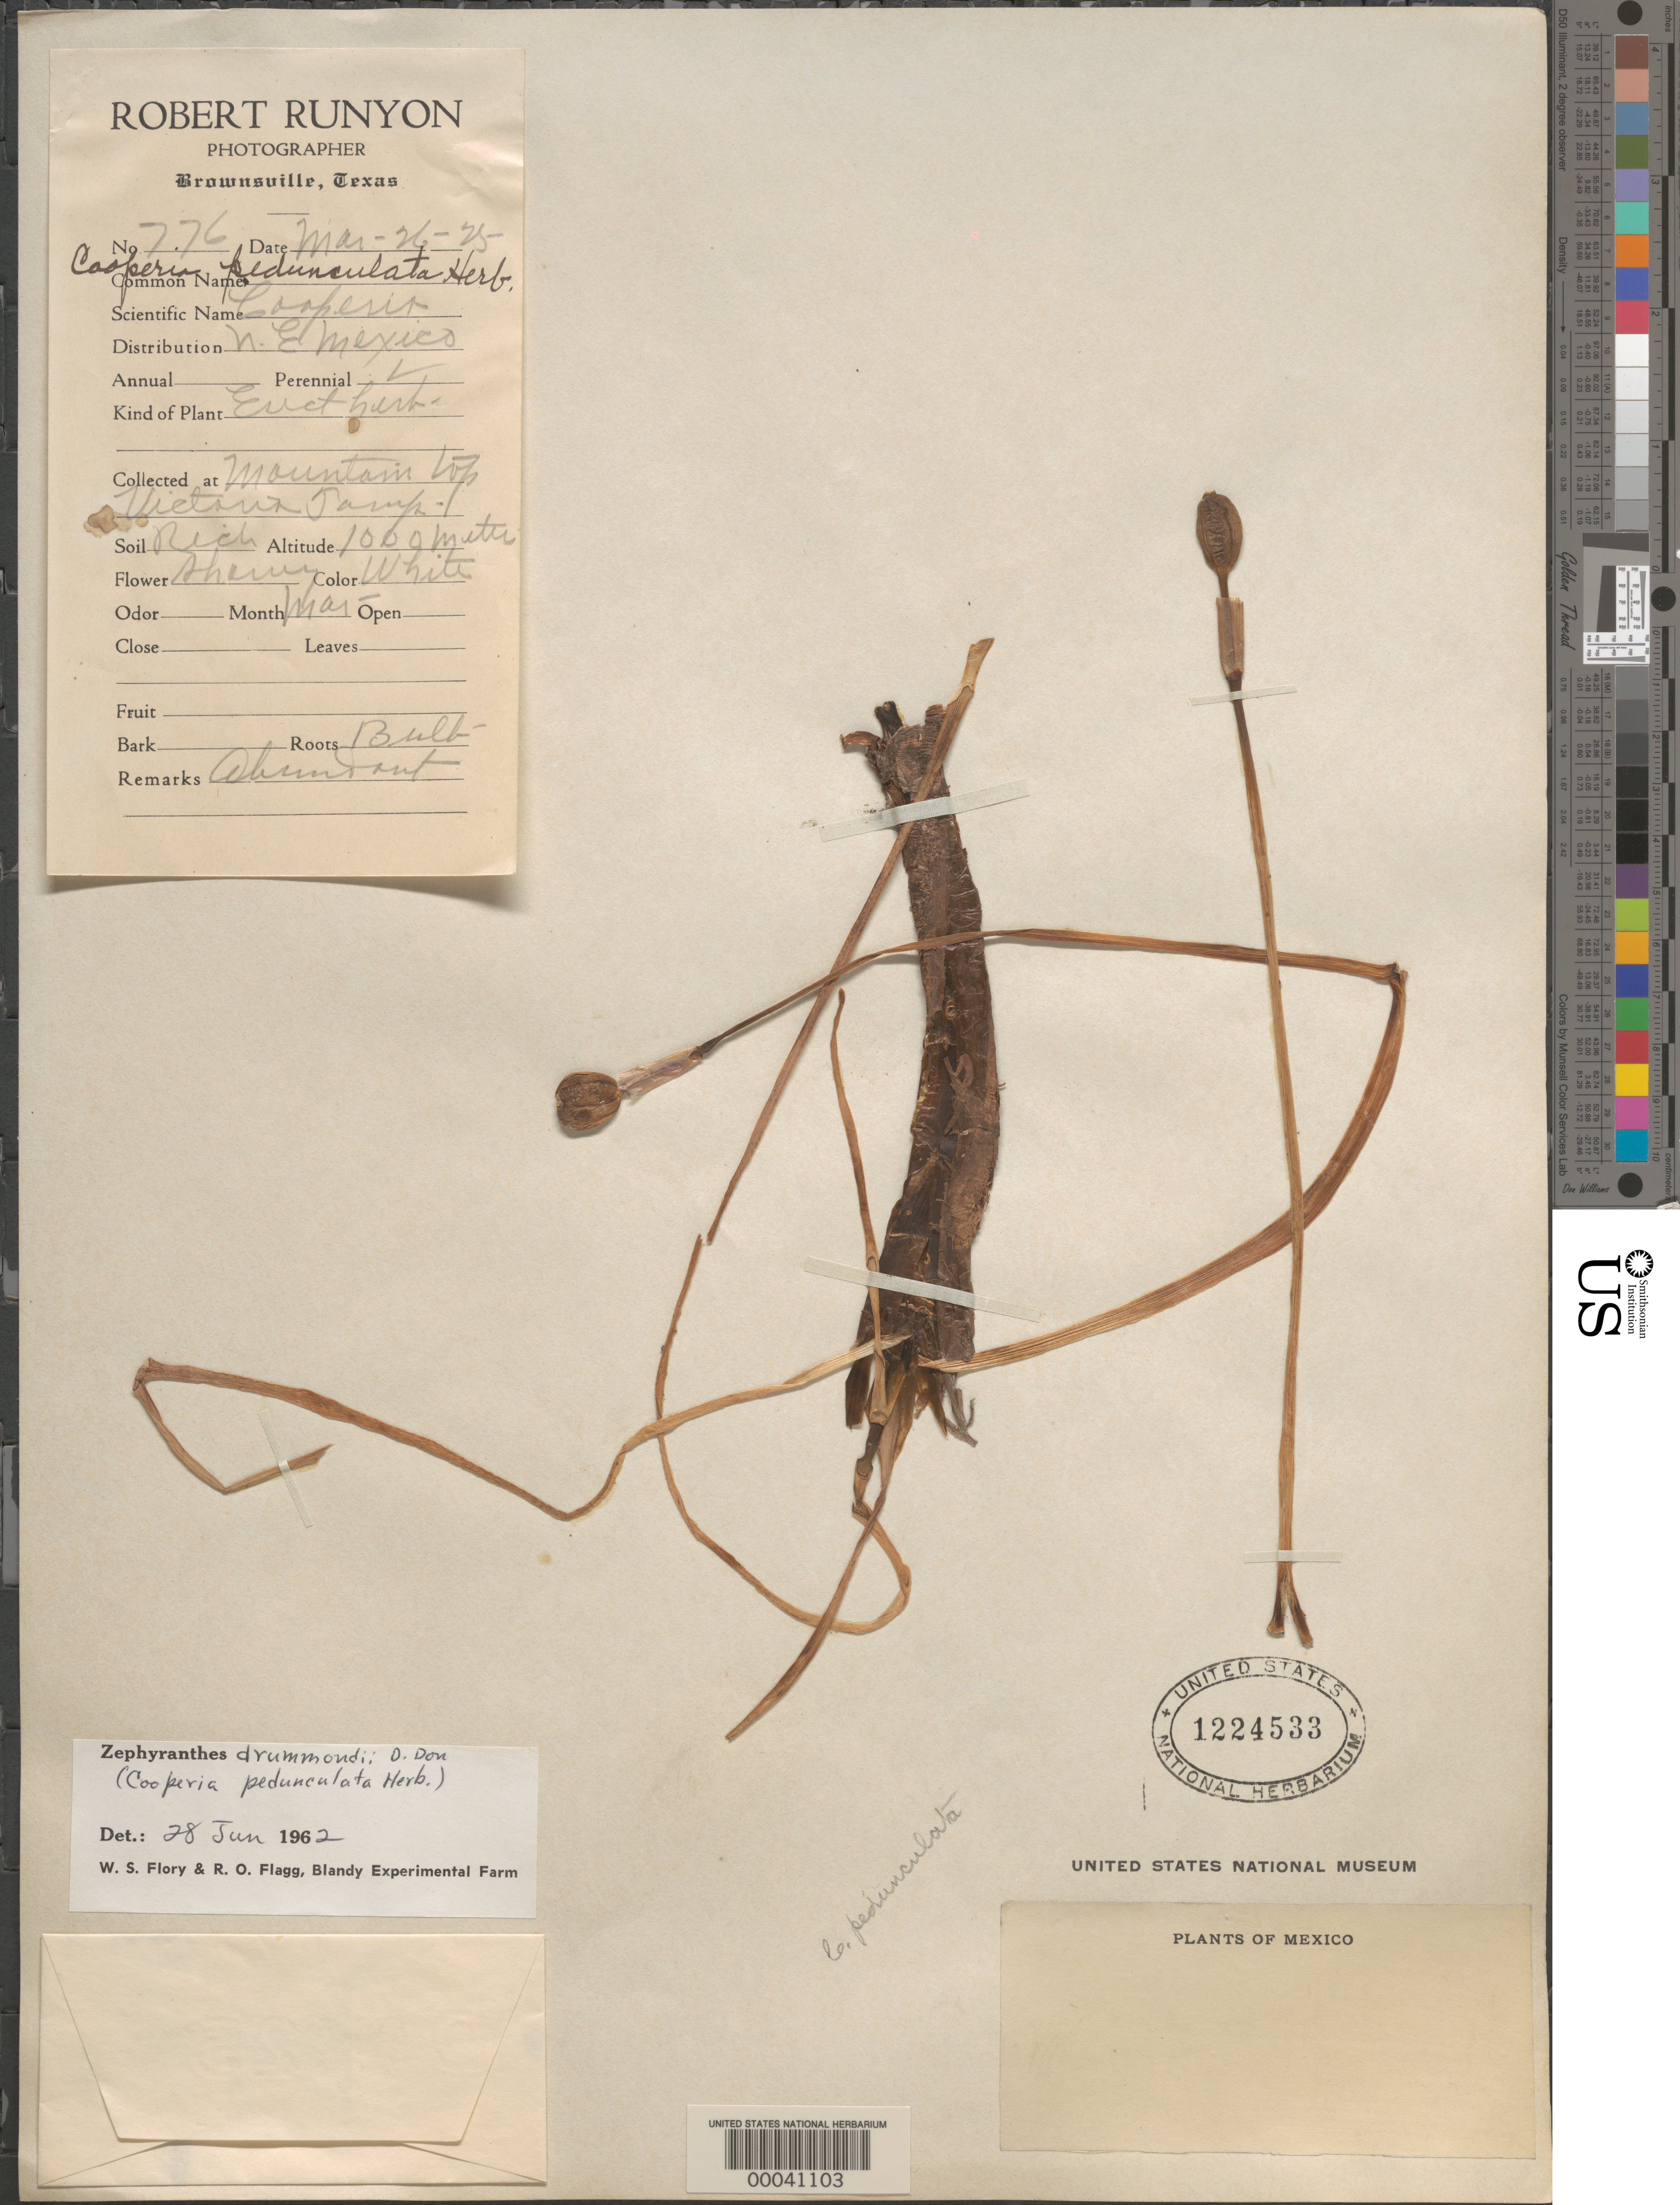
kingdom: Plantae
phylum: Tracheophyta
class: Liliopsida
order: Asparagales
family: Amaryllidaceae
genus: Zephyranthes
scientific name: Zephyranthes drummondii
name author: D. Don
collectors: R. Runyon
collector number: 776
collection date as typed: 26 Mar 1925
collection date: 1925-03-26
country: Mexico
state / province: Tamaulipas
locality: Victoria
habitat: Mountain top, rich soil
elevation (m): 1000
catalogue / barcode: US 1224533